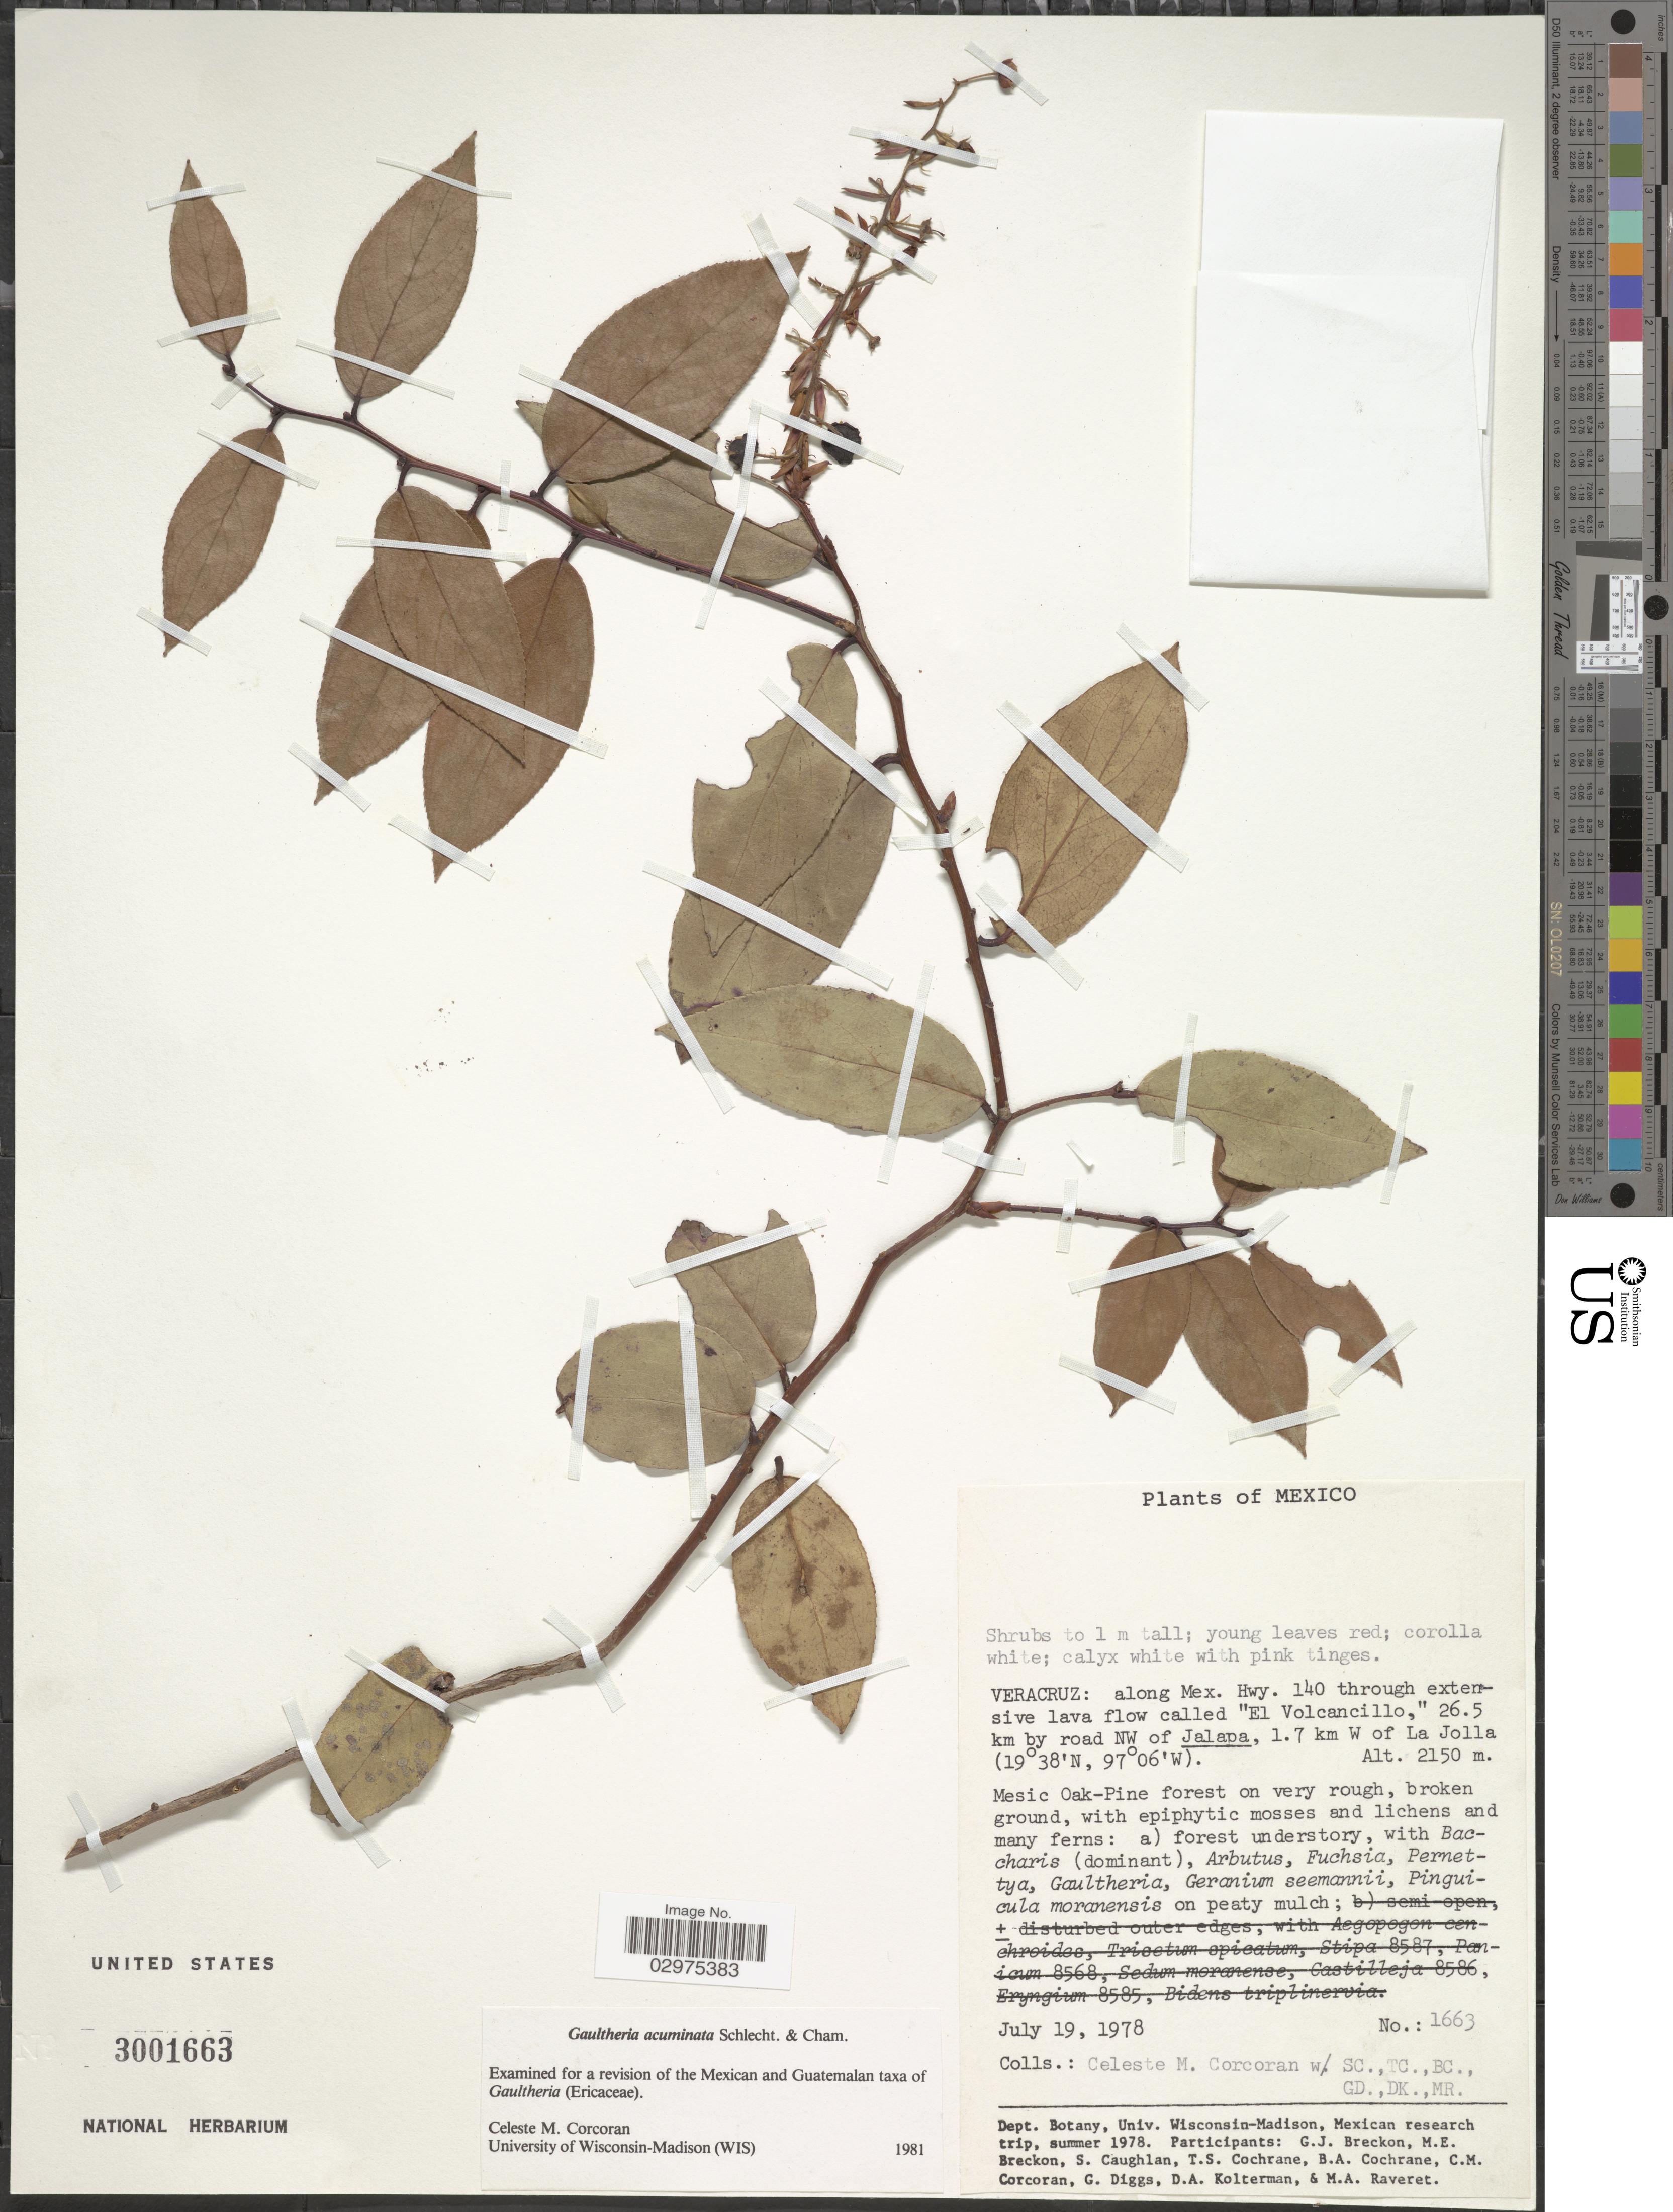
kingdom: Plantae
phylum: Tracheophyta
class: Magnoliopsida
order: Ericales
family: Ericaceae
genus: Gaultheria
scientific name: Gaultheria acuminata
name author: Schltdl. & Cham.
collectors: C. Corcoran, G. Breckon, M. E. Breckon, S. Caughlan & et al.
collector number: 1663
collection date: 1978-07-19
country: Mexico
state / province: Veracruz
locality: Veracruz: along Mex. Hwy. 140 through extensive lava flow called "El Volcancillo," 26.5 km by road NW of Jalapa, 1.7 km W of La Jolla.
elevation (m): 2150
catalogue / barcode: US 3001663